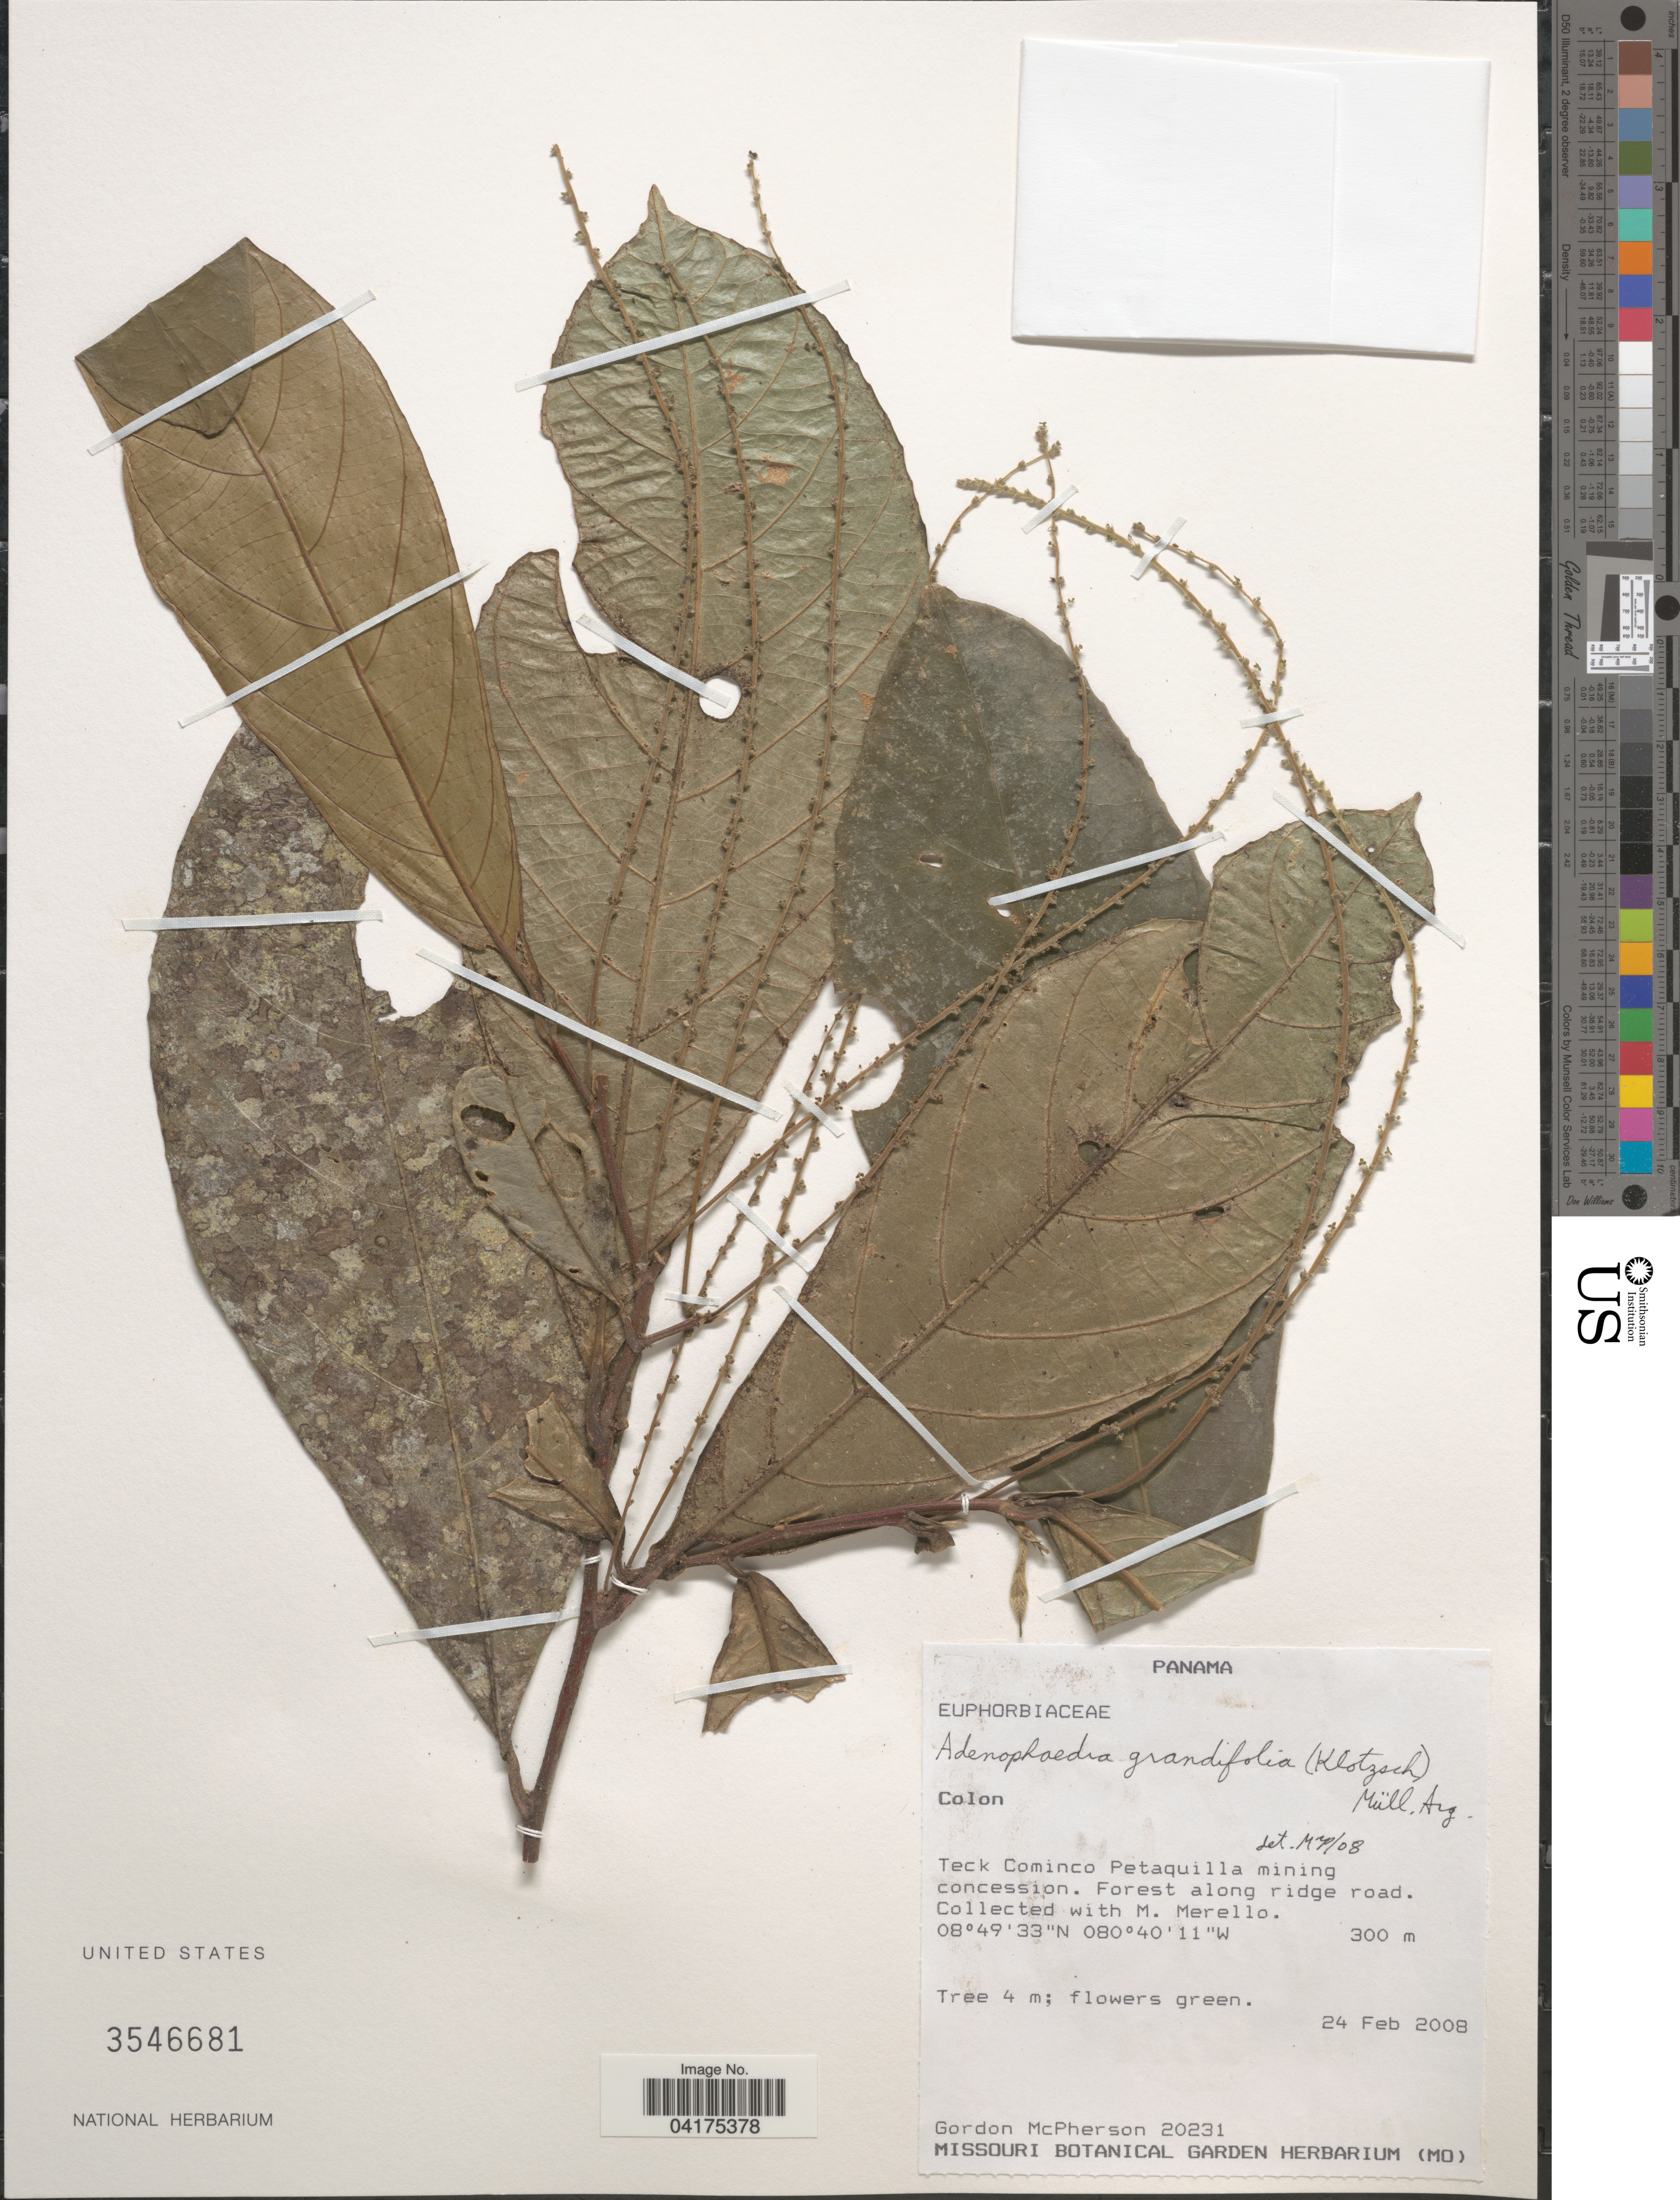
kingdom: Plantae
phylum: Tracheophyta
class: Magnoliopsida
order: Malpighiales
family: Euphorbiaceae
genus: Adenophaedra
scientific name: Adenophaedra grandifolia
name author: (Klotzsch) Müll. Arg.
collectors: G. McPherson & M. Merello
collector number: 20231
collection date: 2008-02-24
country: Panama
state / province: Colón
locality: Teck Cominco Petaquilla mining concession.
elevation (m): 300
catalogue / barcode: US 3546681